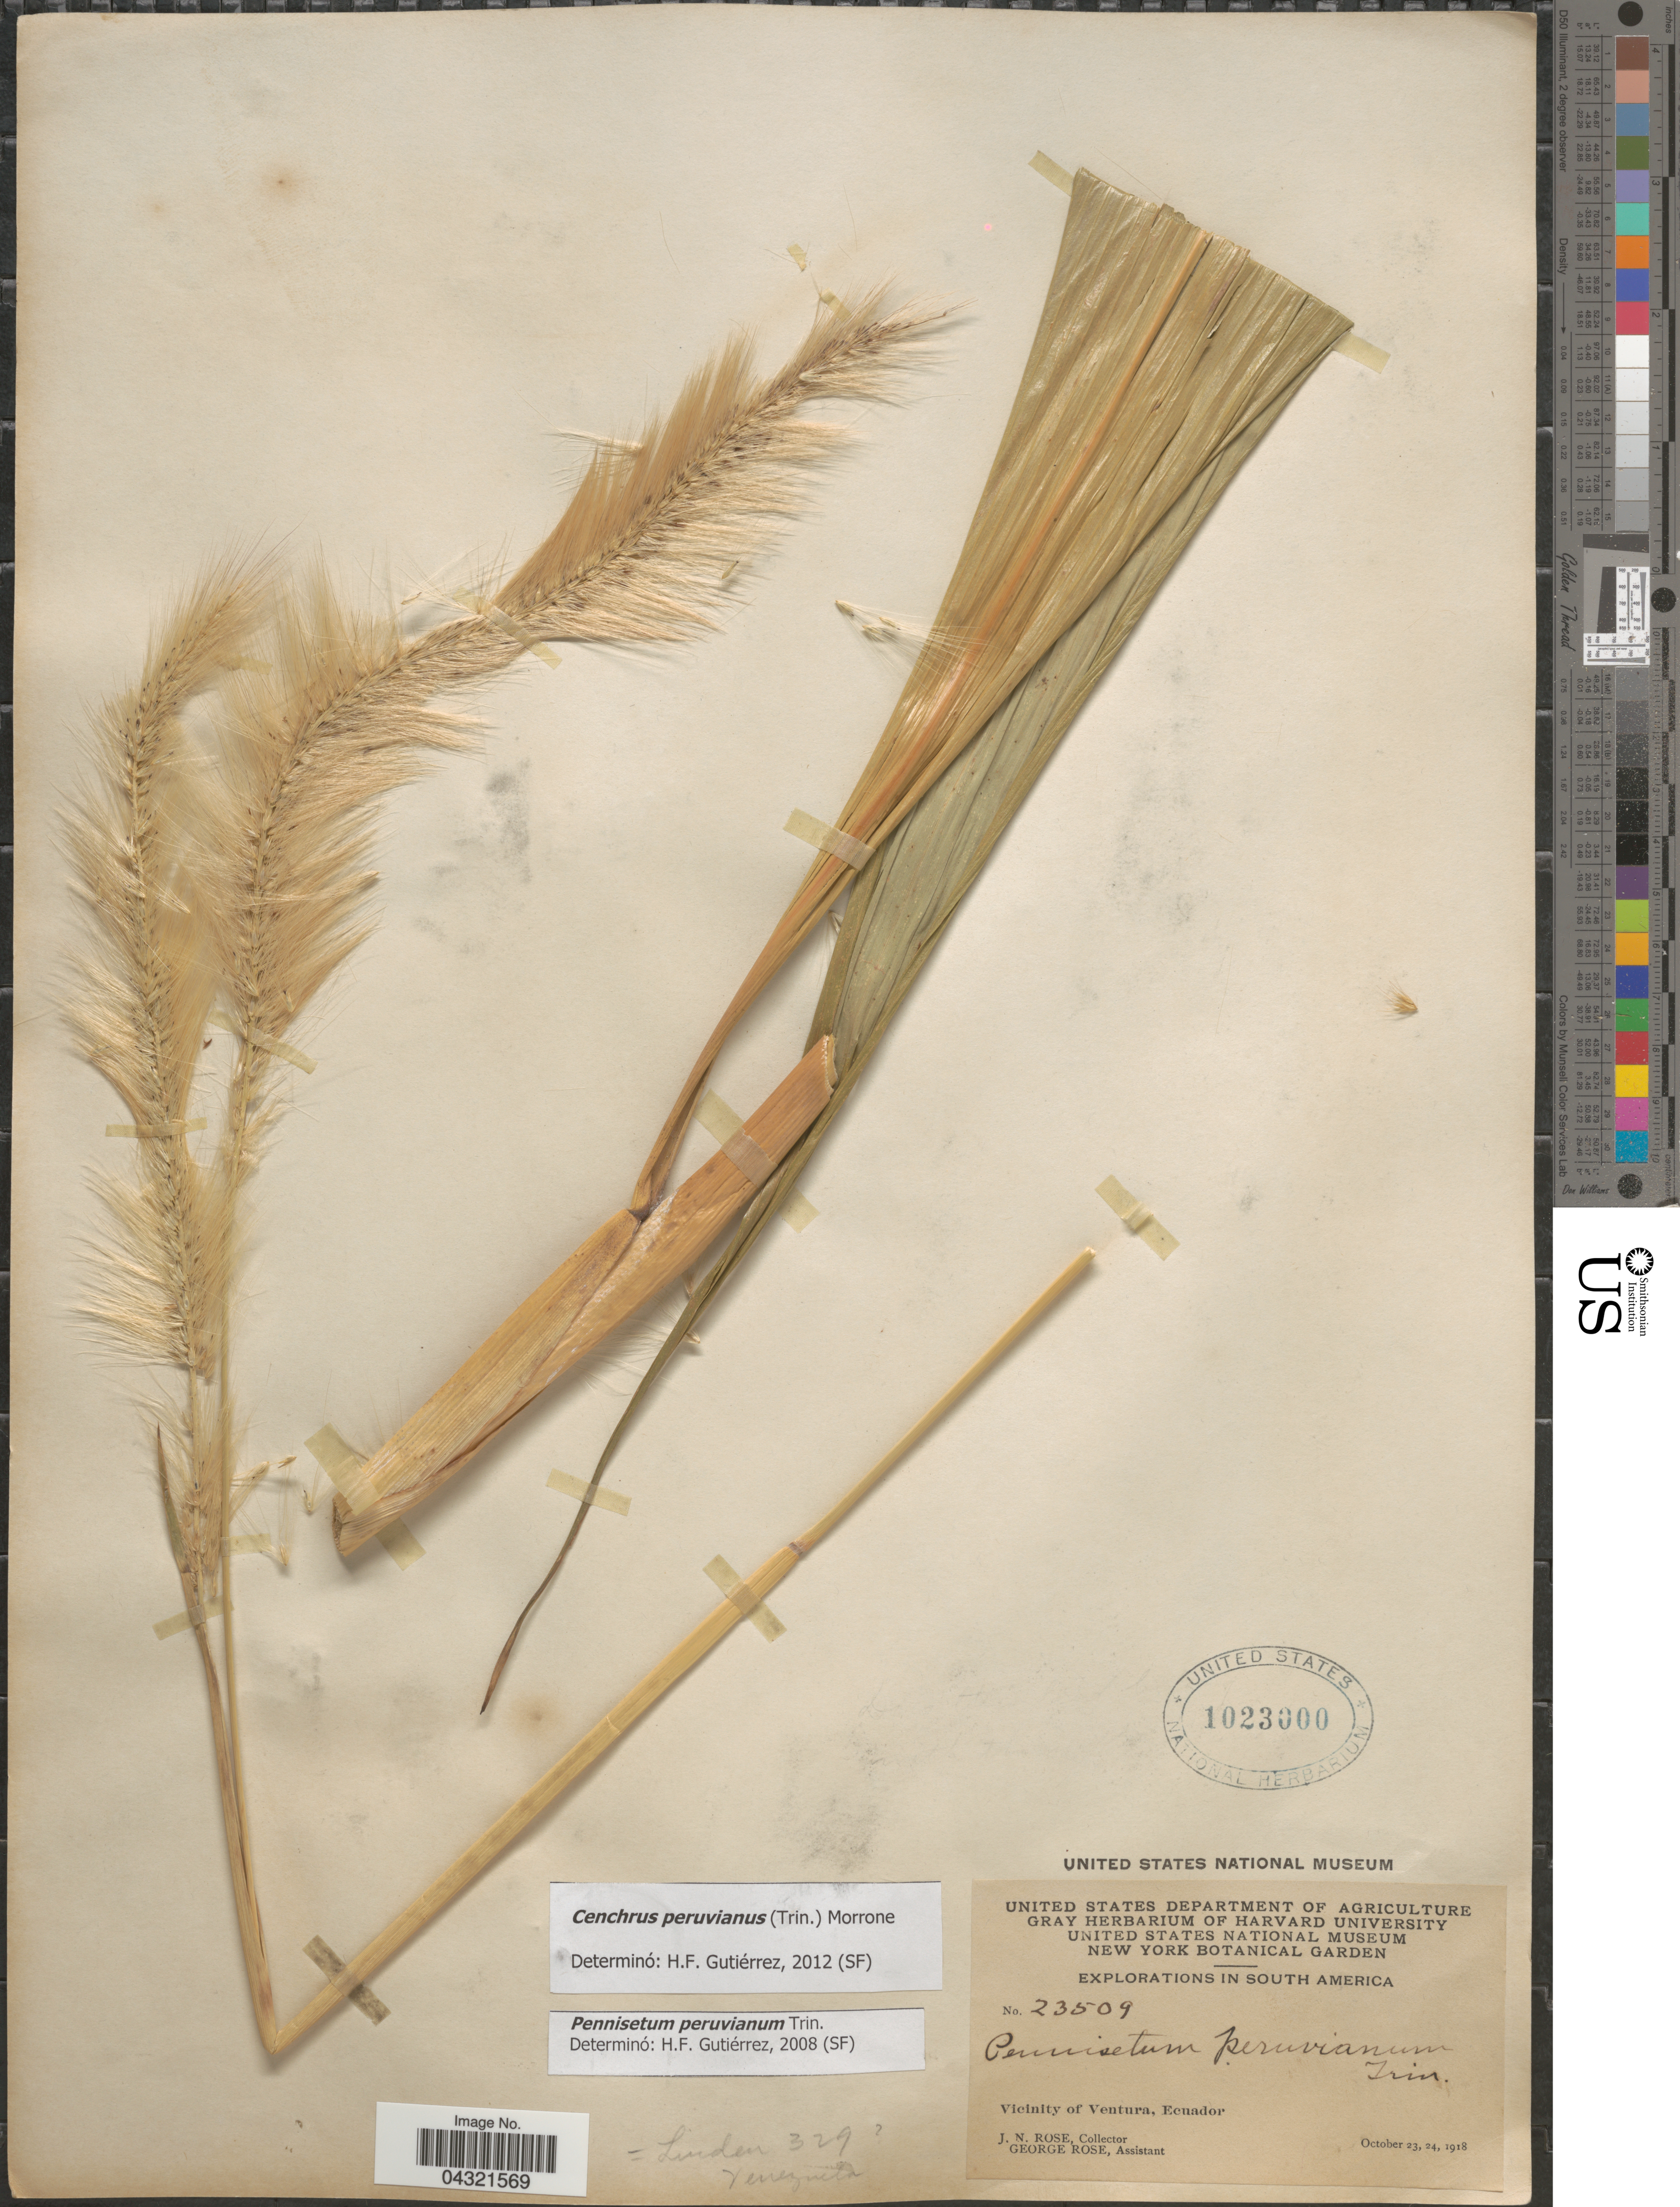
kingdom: Plantae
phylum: Tracheophyta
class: Liliopsida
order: Poales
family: Poaceae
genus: Cenchrus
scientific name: Cenchrus peruvianus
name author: (Trin.) Morrone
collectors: J. N. Rose & G. Rose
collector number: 23509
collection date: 1918-10-23/1918-10-24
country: Ecuador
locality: Explorations in South America. Vicinity of Ventura.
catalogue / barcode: US 1023000